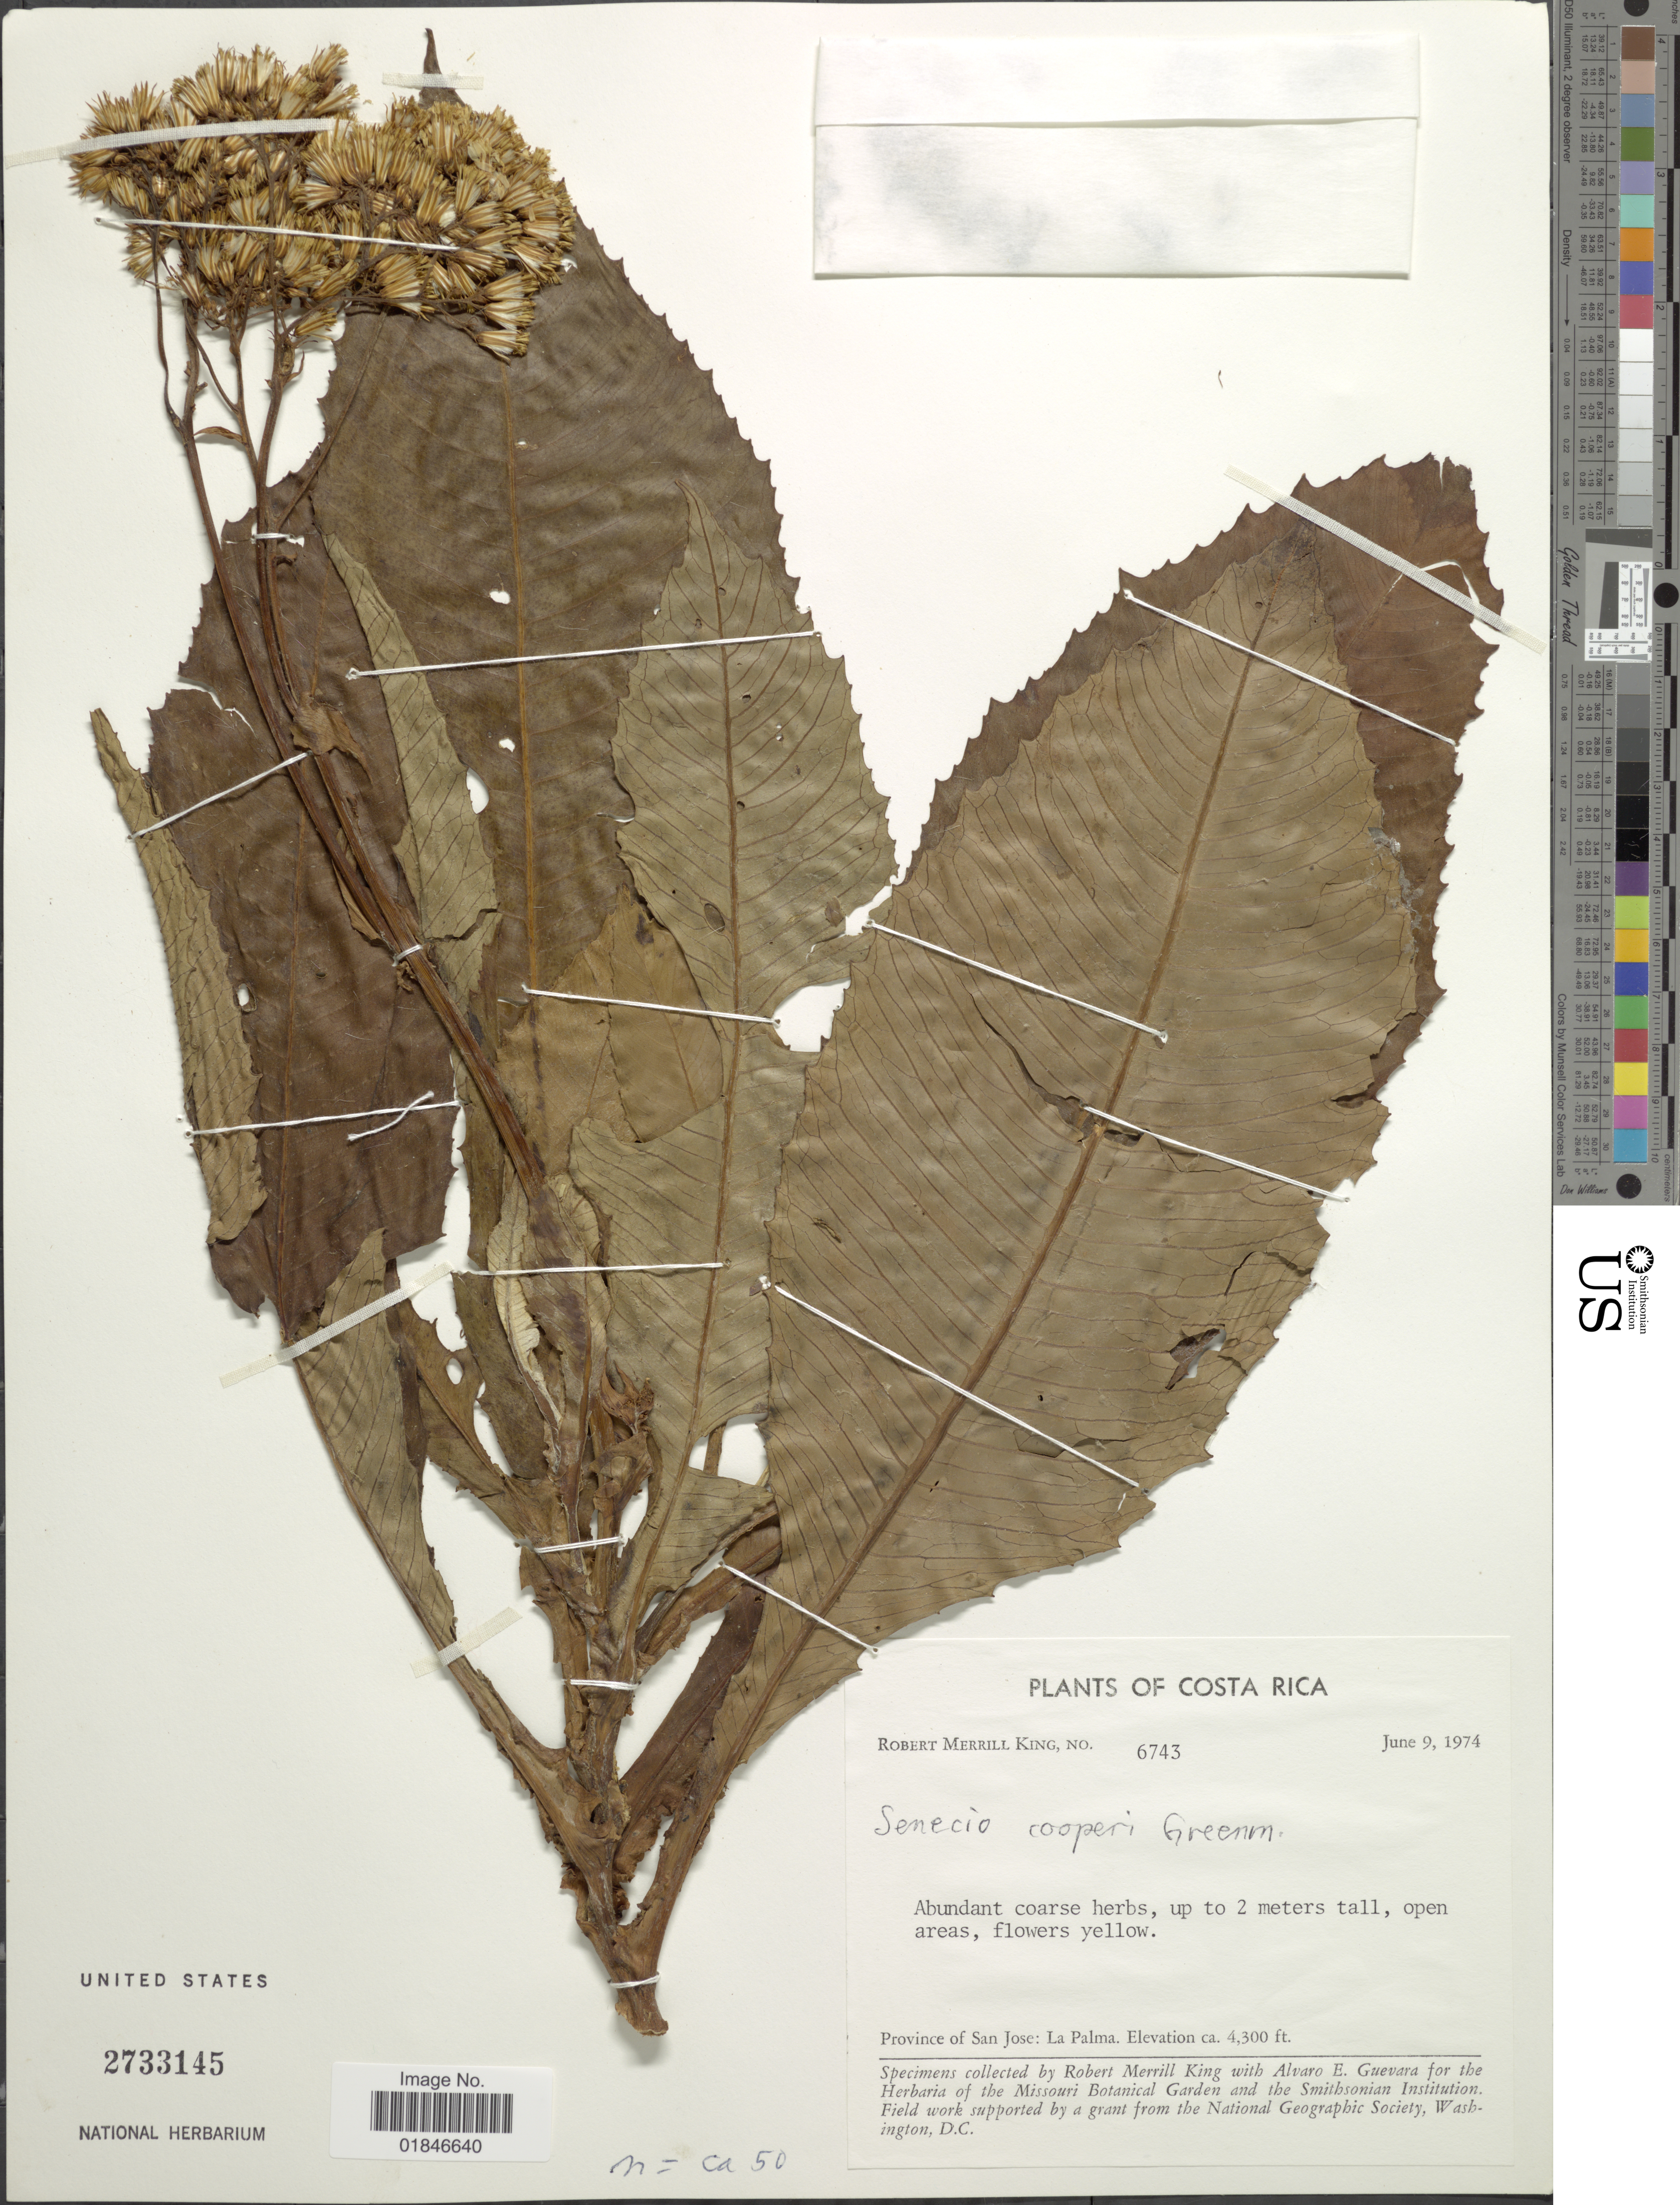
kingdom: Plantae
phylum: Tracheophyta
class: Magnoliopsida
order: Asterales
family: Asteraceae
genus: Jessea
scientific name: Jessea megaphylla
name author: (Greenm.) H. Rob. & Cuatrec.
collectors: R. M. King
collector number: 6743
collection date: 1974-06-09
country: Costa Rica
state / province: San José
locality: Province of San Jose: La Palma.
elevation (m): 1311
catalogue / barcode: US 2733145